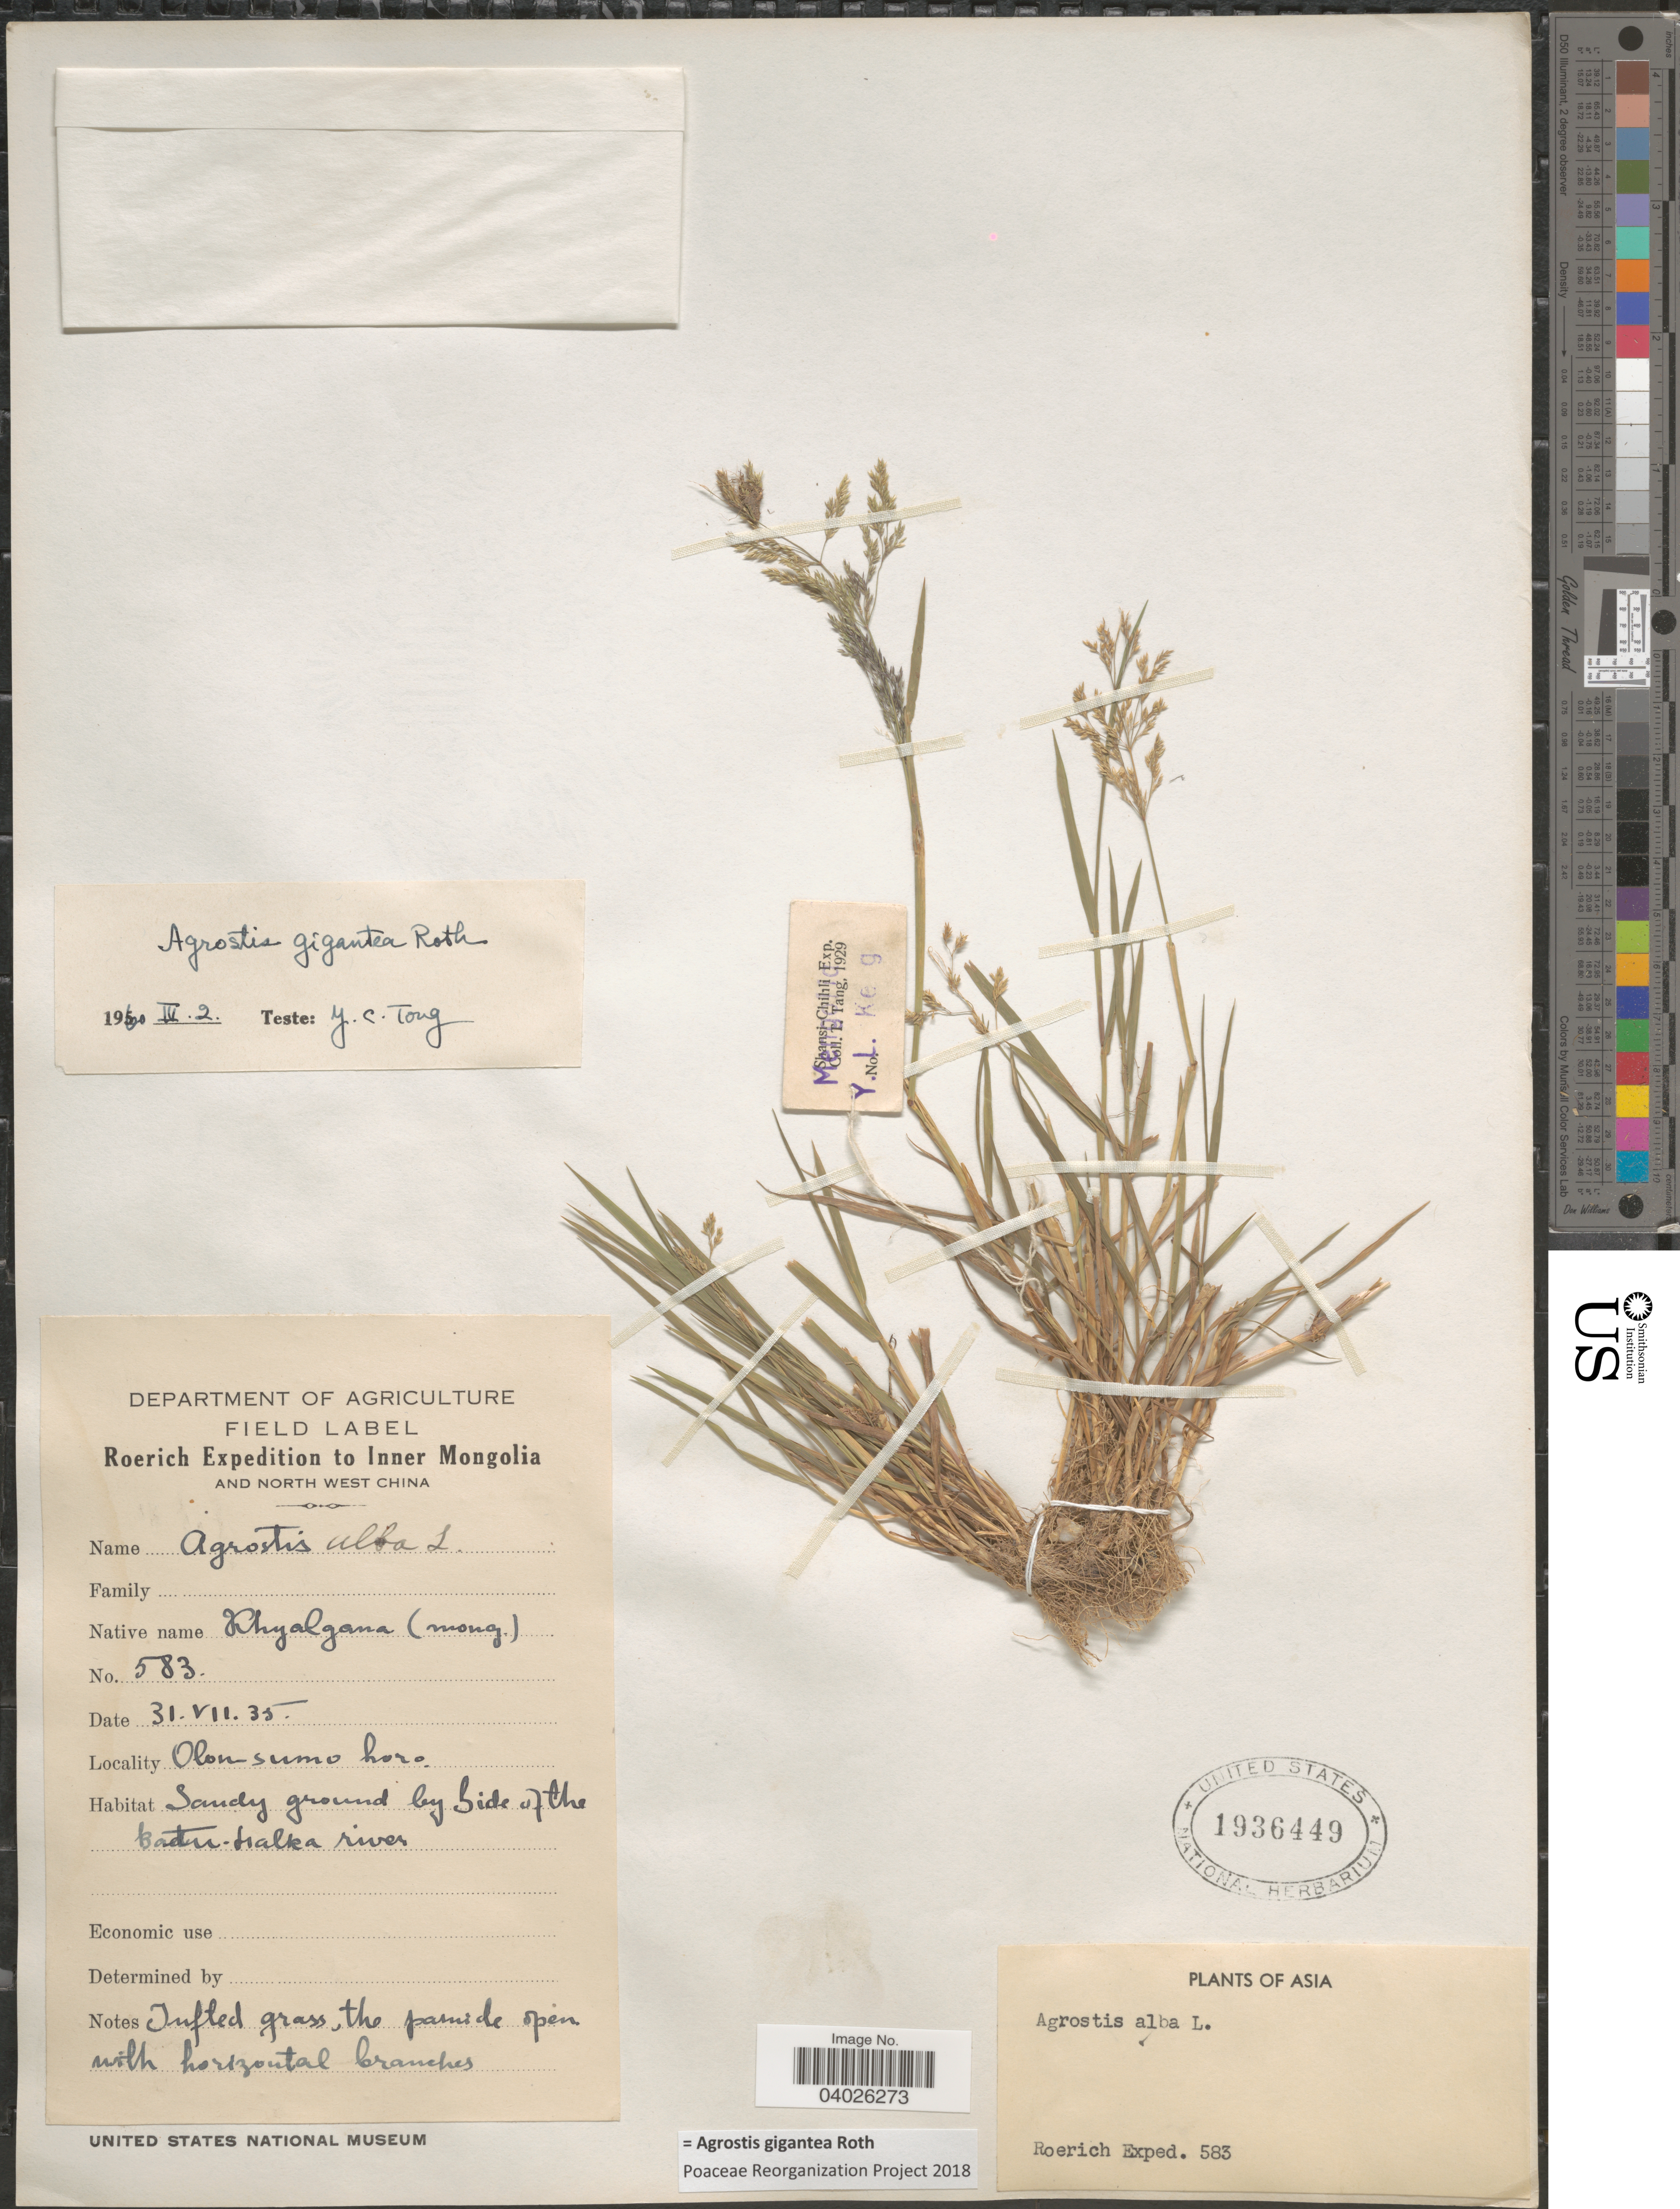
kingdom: Plantae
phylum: Tracheophyta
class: Liliopsida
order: Poales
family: Poaceae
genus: Agrostis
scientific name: Agrostis gigantea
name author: Roth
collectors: Roerich Expedition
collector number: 583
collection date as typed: Transcribed d/m/y: 31/7/35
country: China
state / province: Nei Monggol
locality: Inner Mongolia and North West China. Olonsumo horo. Sandy ground by Side of the Batn [interpreted]-Halka river.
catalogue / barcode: US 1936449